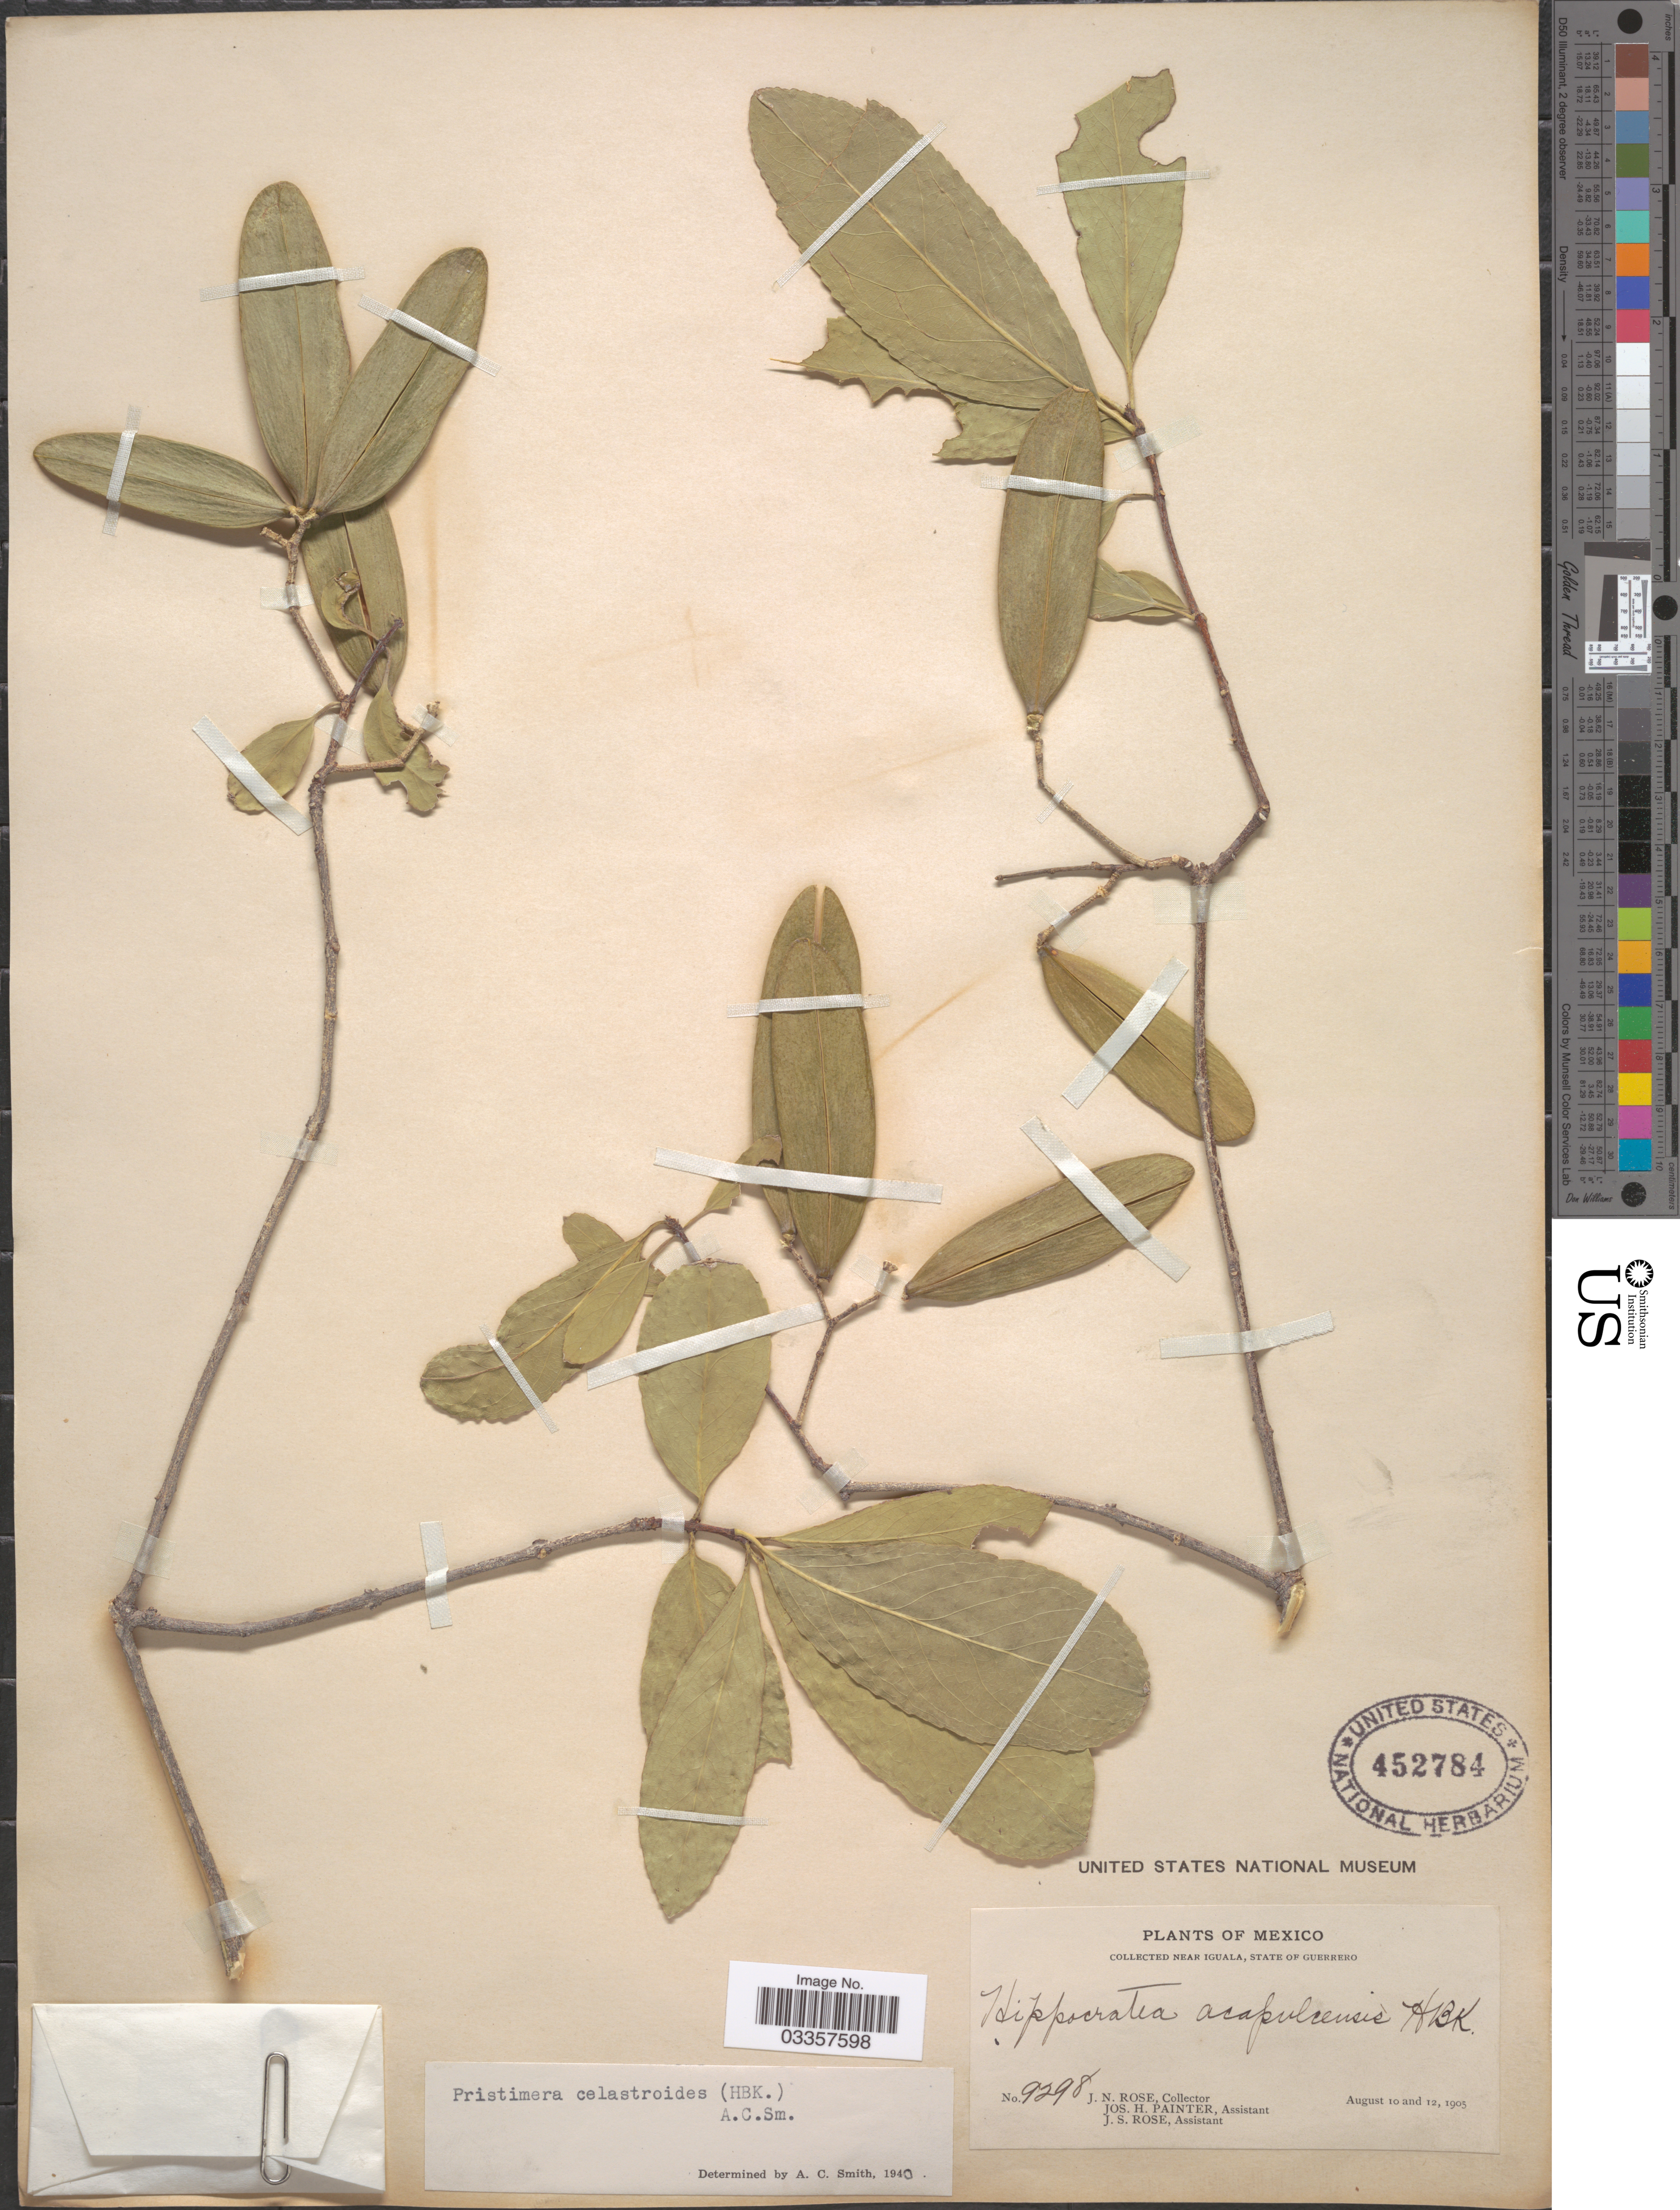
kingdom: Plantae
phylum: Tracheophyta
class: Magnoliopsida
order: Celastrales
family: Celastraceae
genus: Pristimera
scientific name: Pristimera celastroides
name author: (Kunth) A.C. Sm.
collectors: J. N. Rose, J. H. Painter & J. S. Rose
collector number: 9298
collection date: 1905-08-10/1905-08-12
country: Mexico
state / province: Guerrero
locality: Near Iguala.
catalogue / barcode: US 452784